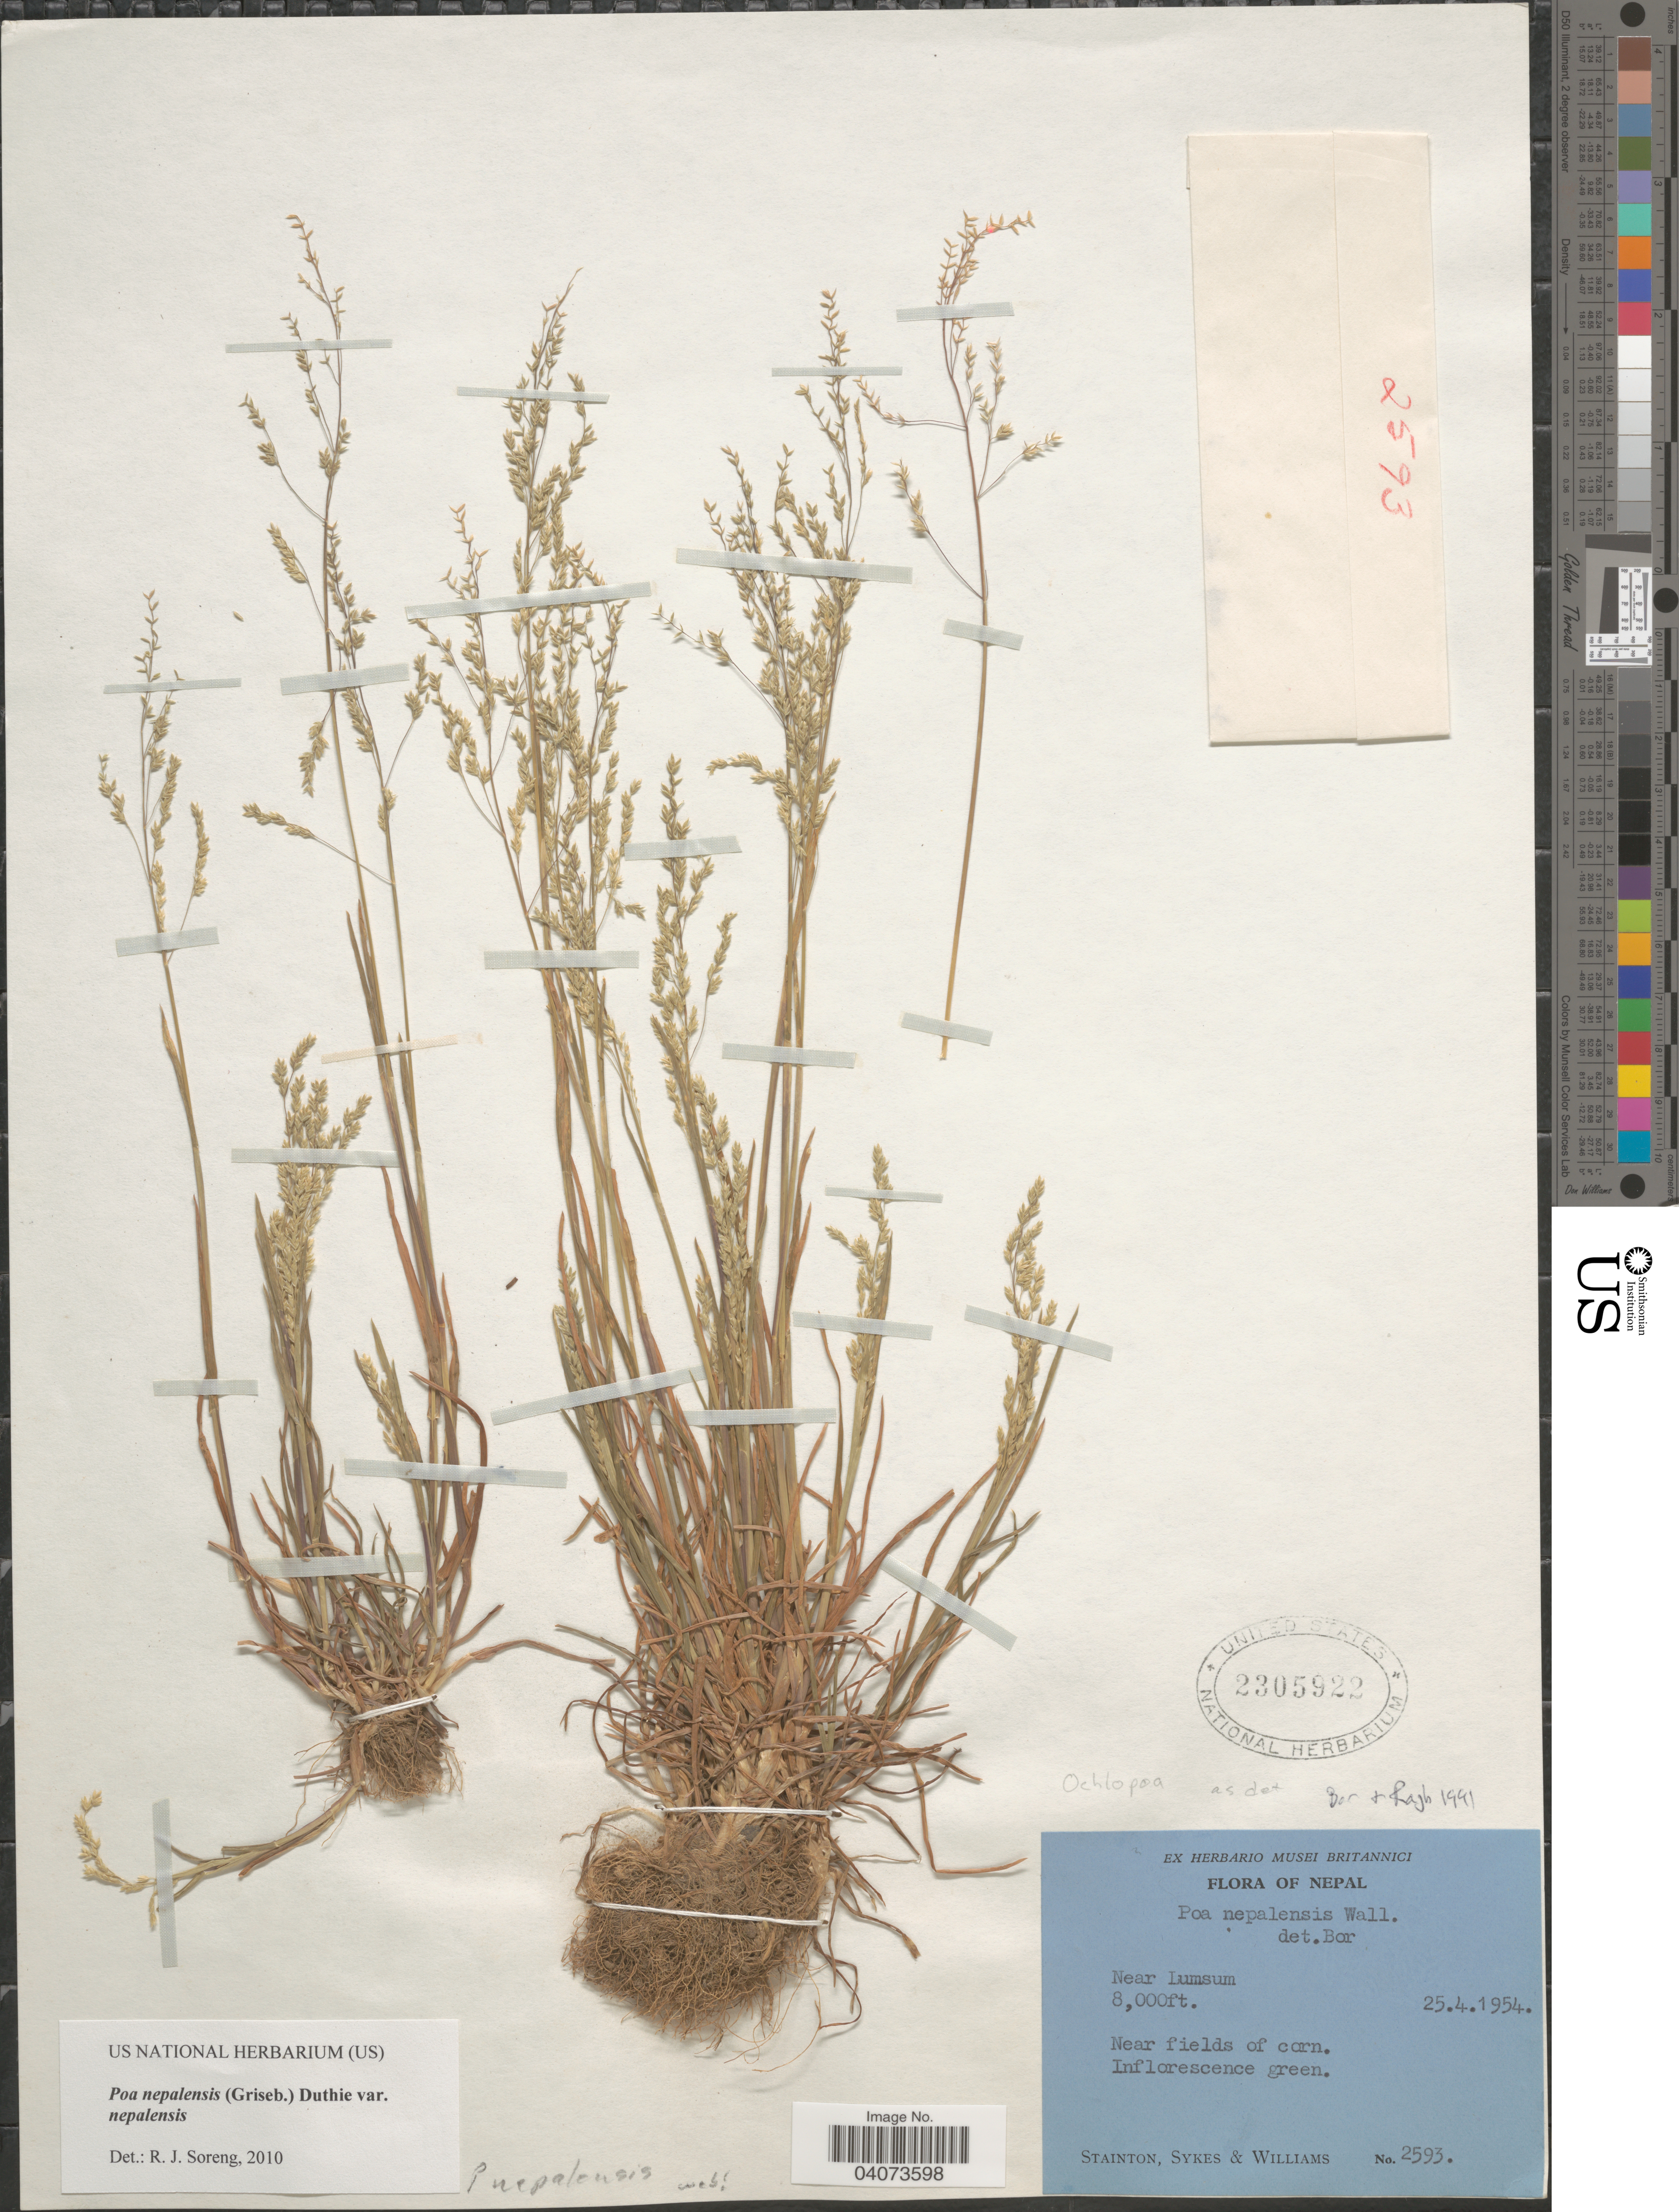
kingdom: Plantae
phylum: Tracheophyta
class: Liliopsida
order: Poales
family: Poaceae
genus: Poa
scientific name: Poa nepalensis var. nepalensis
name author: (G.C. Wall. ex Griseb.) Duthie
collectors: -. Stainton, Sykes, -- & -- Williams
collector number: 2593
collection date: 1954-04-25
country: Nepal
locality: Near Lumsum.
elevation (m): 2438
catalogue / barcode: US 2305922